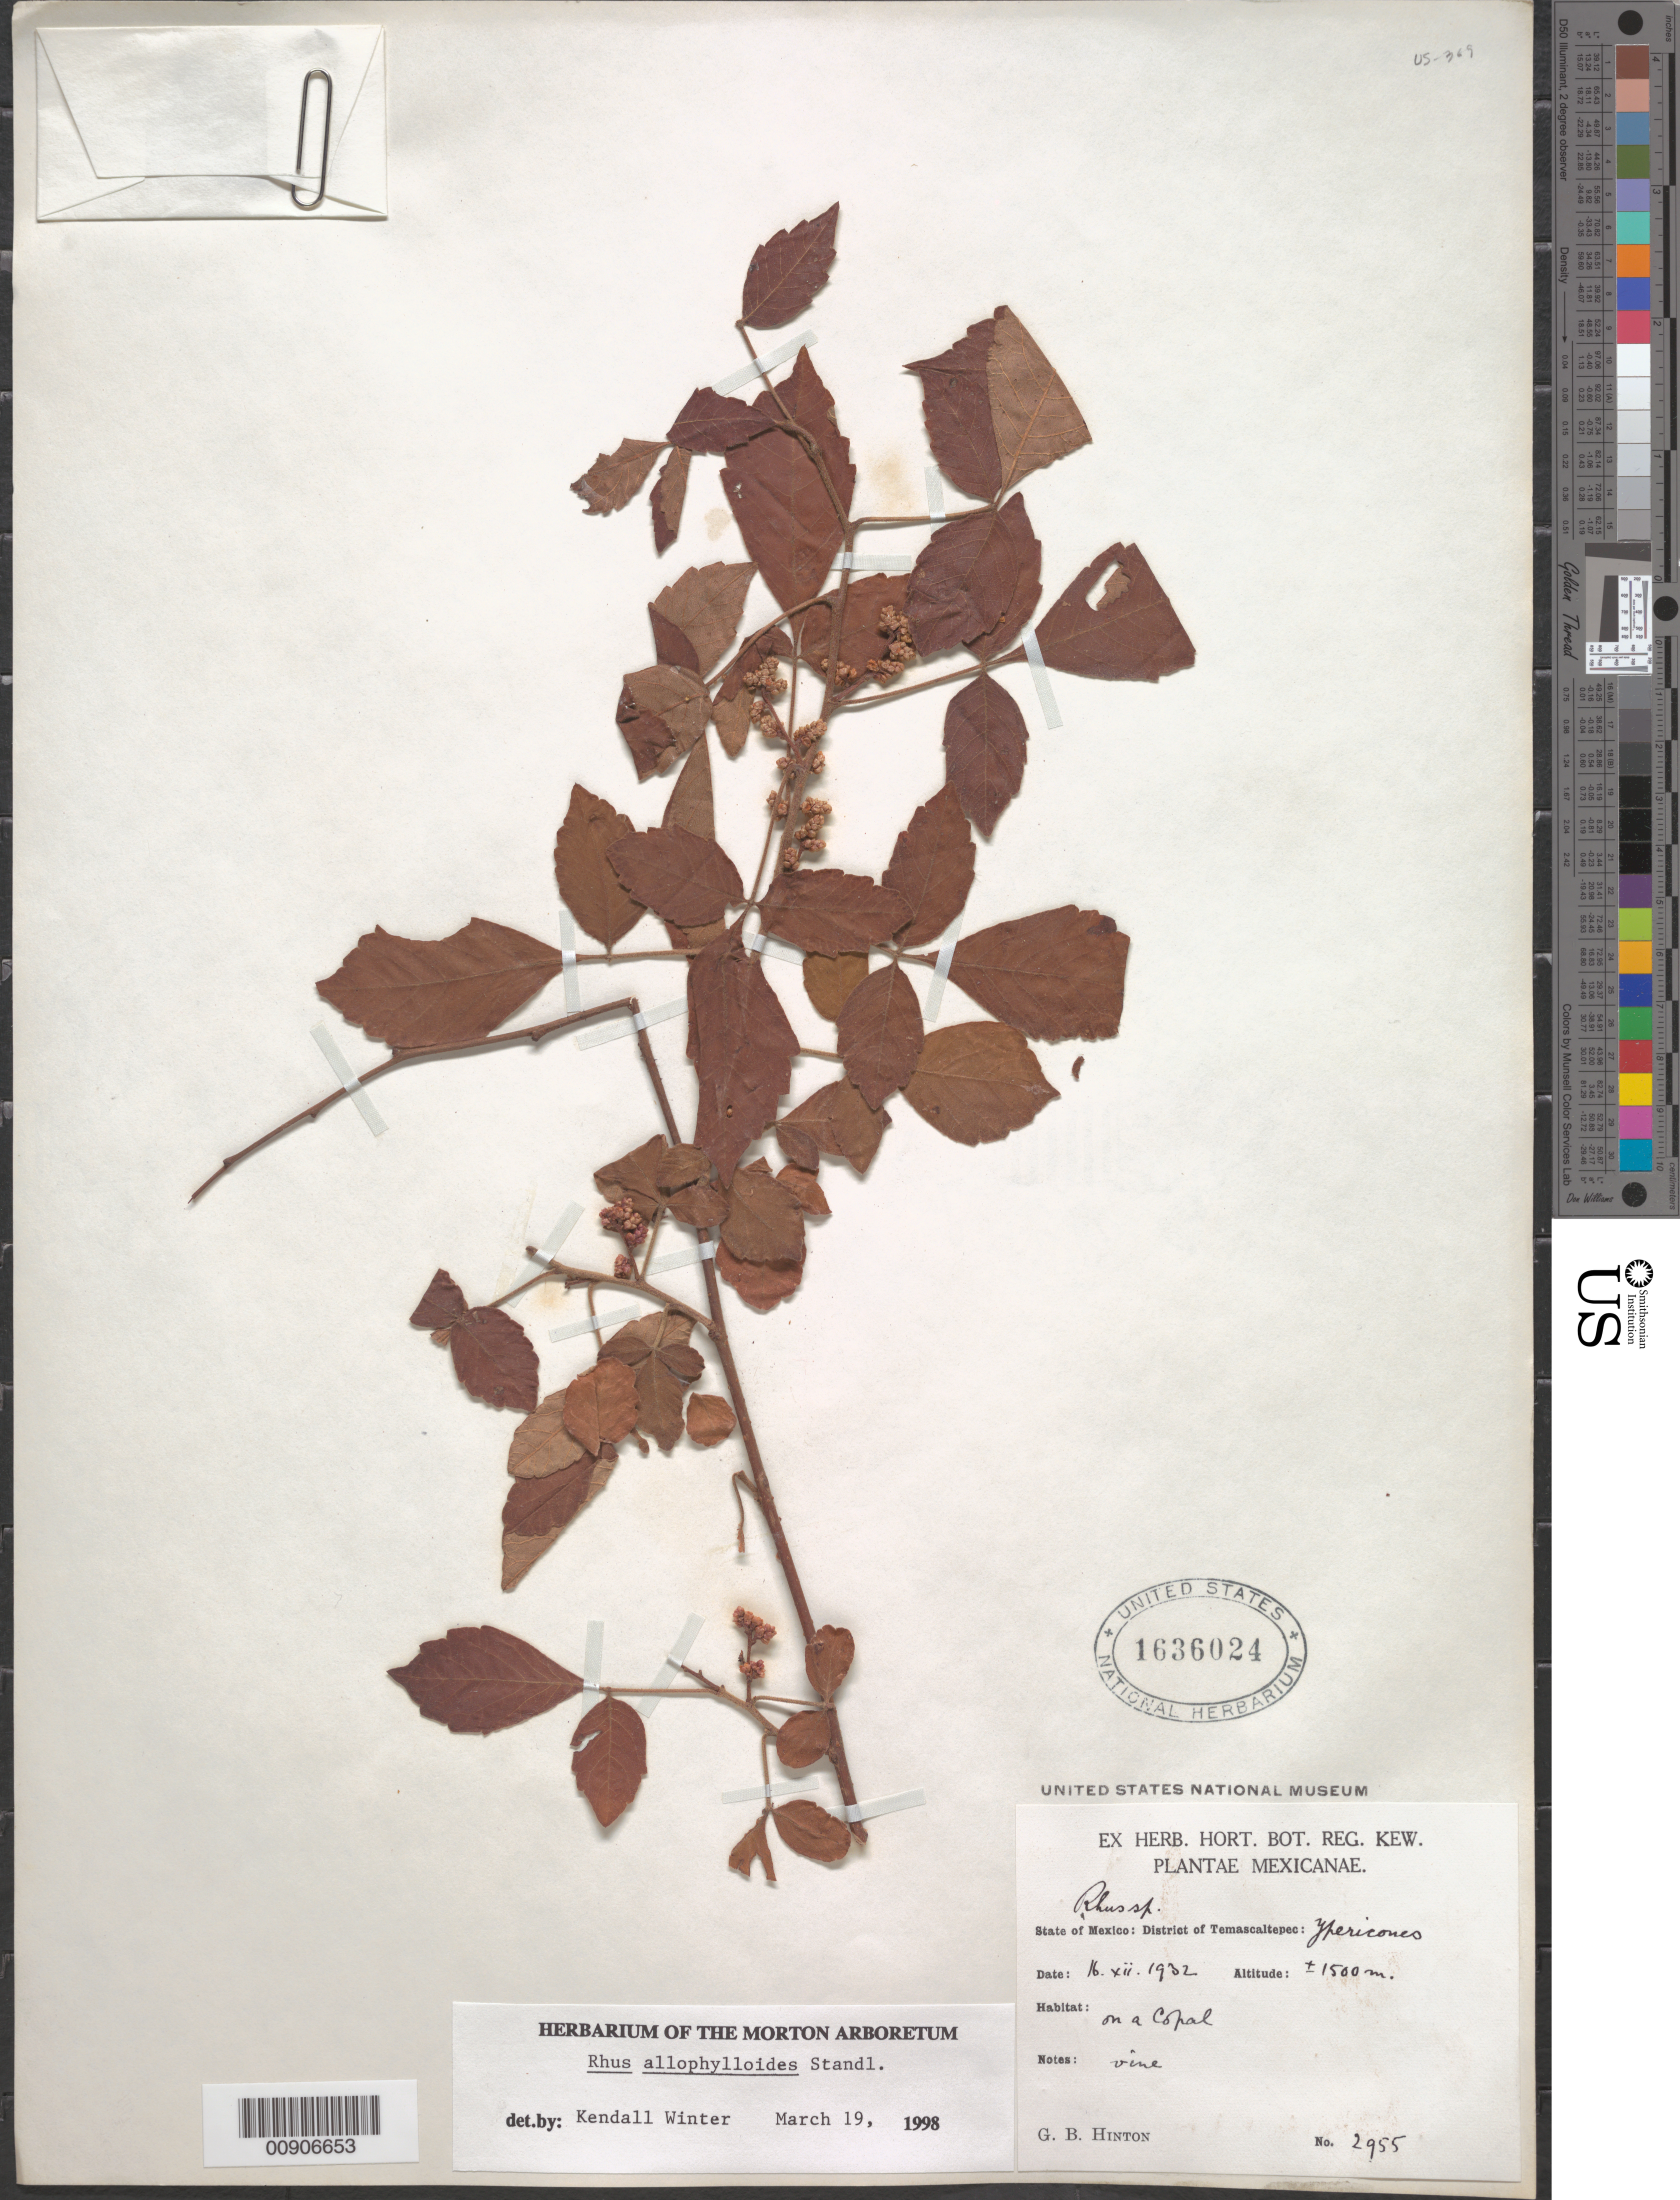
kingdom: Plantae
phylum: Tracheophyta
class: Magnoliopsida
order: Sapindales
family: Anacardiaceae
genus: Rhus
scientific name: Rhus allophyloides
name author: Standl.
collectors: G. B. Hinton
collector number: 2955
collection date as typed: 16 Dec 1932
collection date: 1932-12-16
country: Mexico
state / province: México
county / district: Temascaltepec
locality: State of Mexico: District Temascaltepec: Ypericones.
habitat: On a Copal.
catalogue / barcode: US 1636024